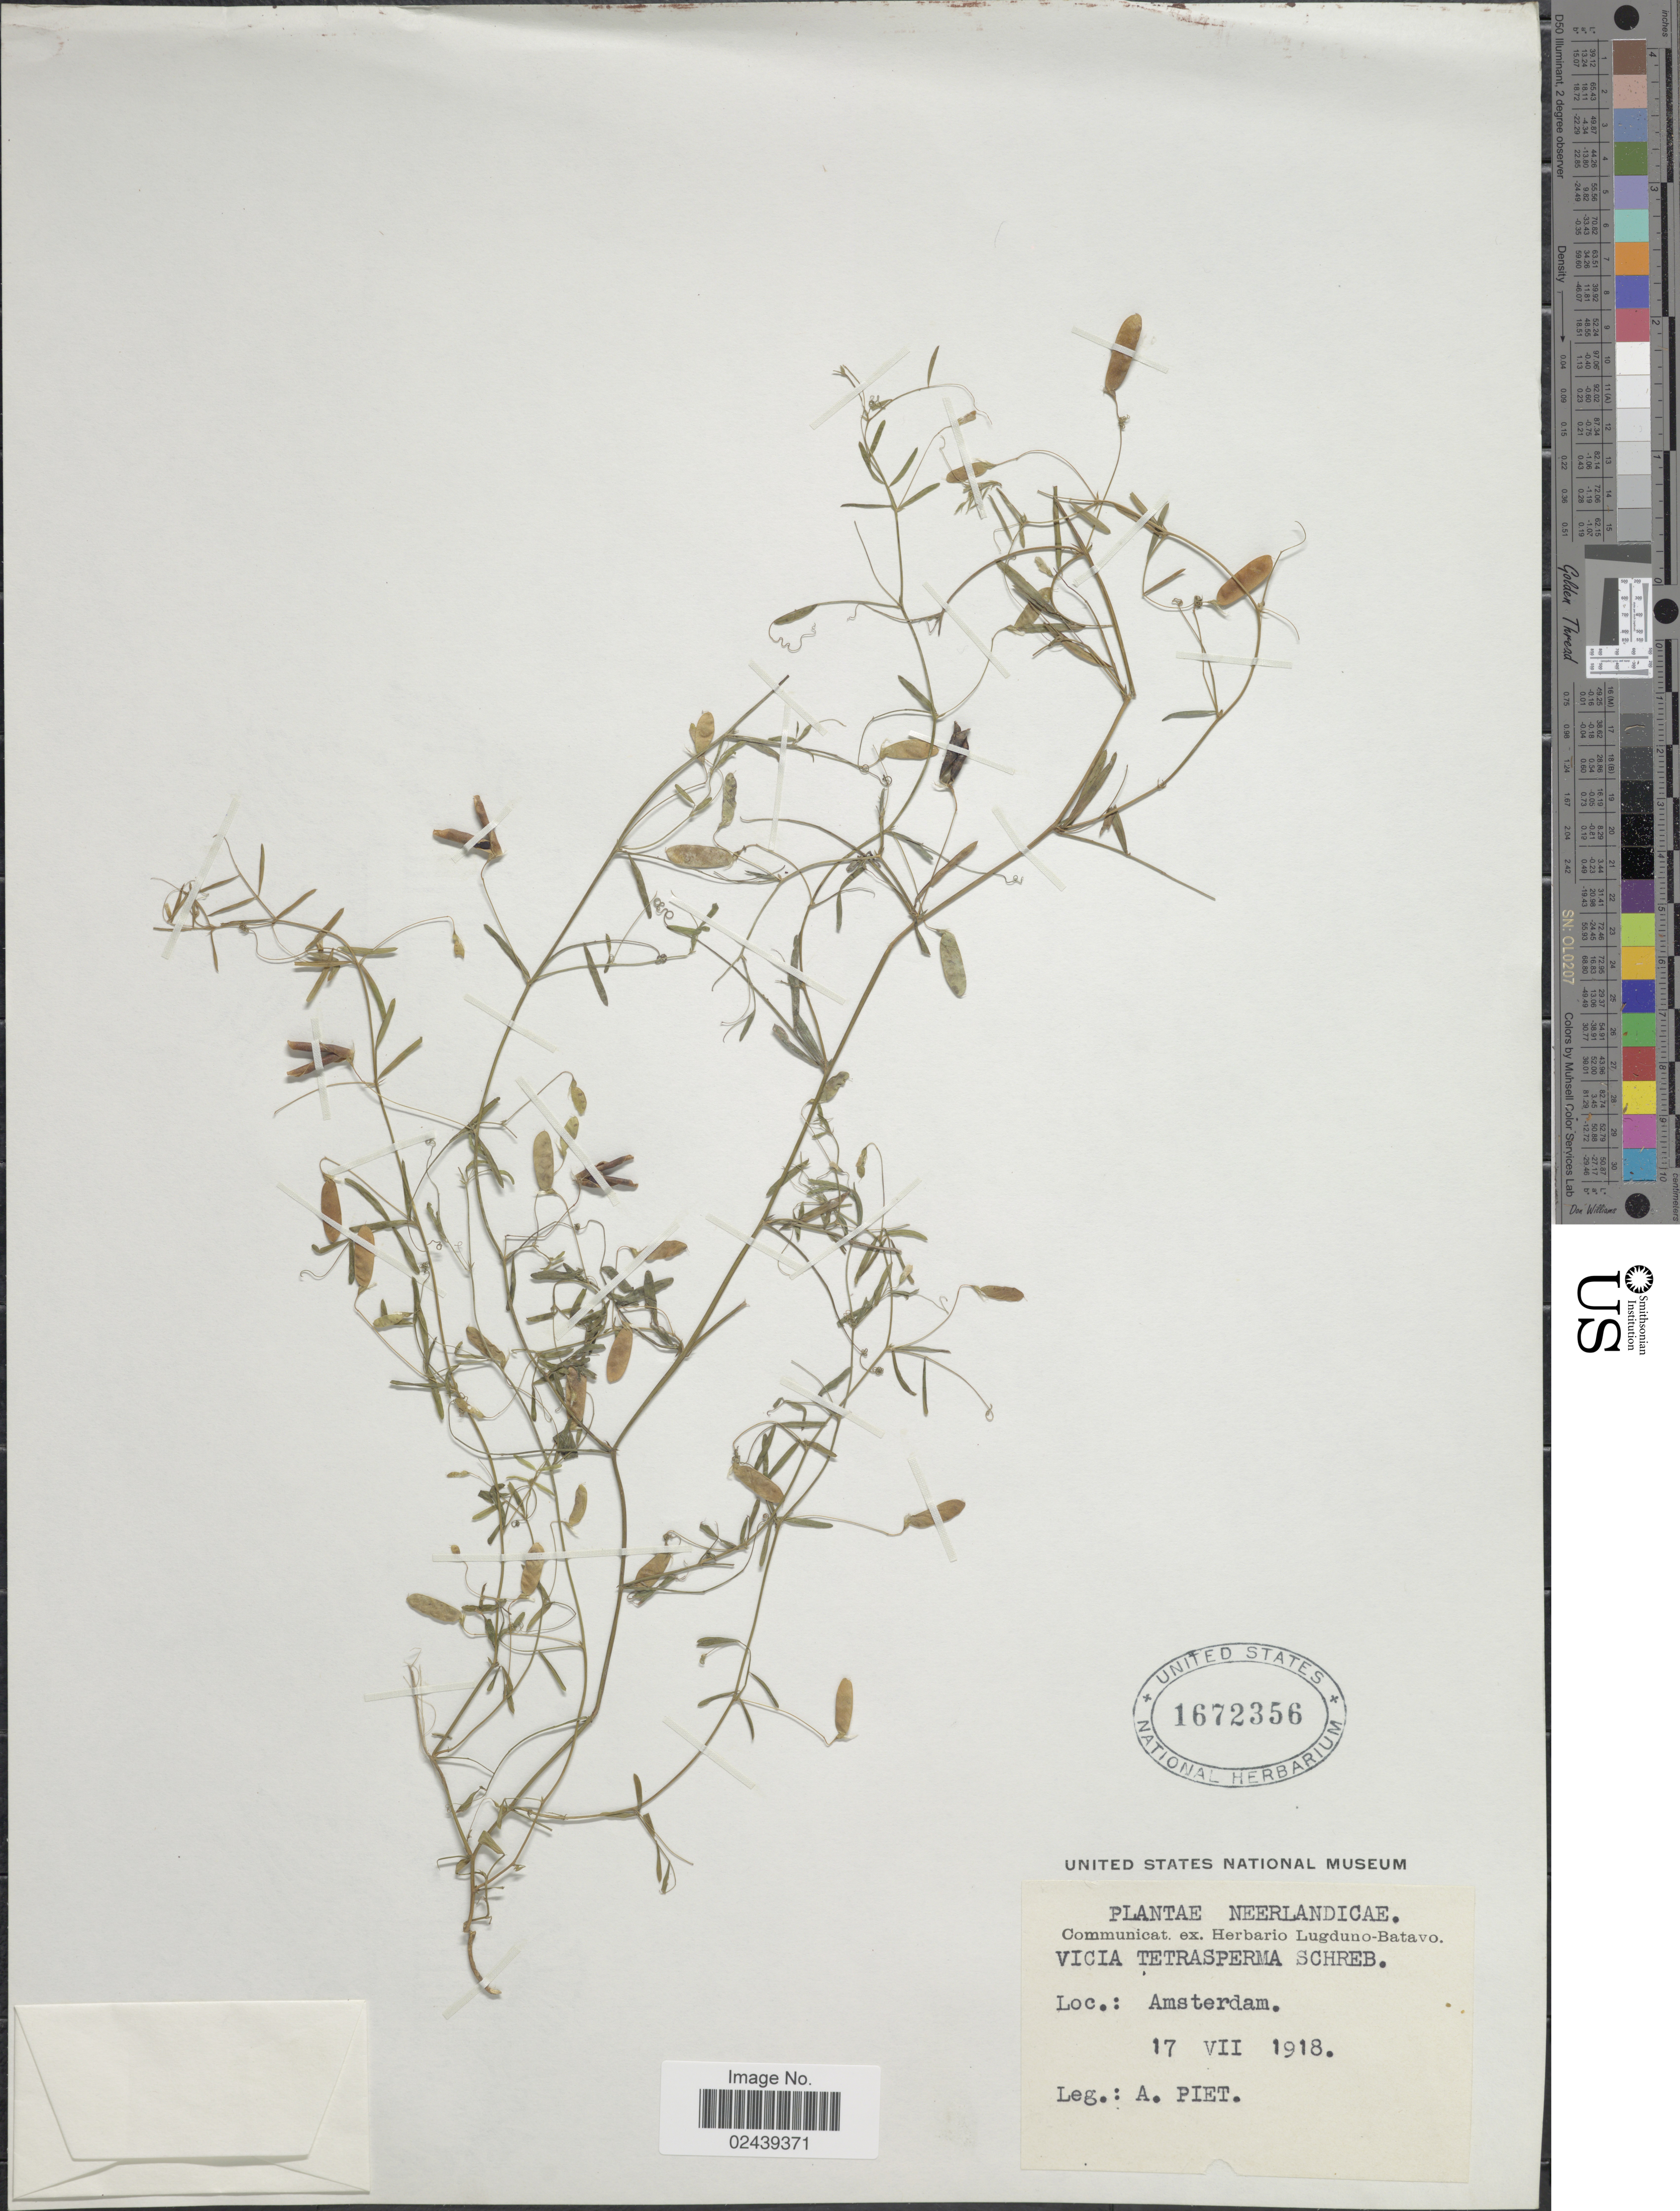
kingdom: Plantae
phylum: Tracheophyta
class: Magnoliopsida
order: Fabales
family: Fabaceae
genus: Vicia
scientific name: Vicia tetrasperma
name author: (L.) Schreb.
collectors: A. Piet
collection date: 1918-07-17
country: French Southern Territories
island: Kerguelen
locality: Neerlandicae, Amsterdam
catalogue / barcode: US 1672356